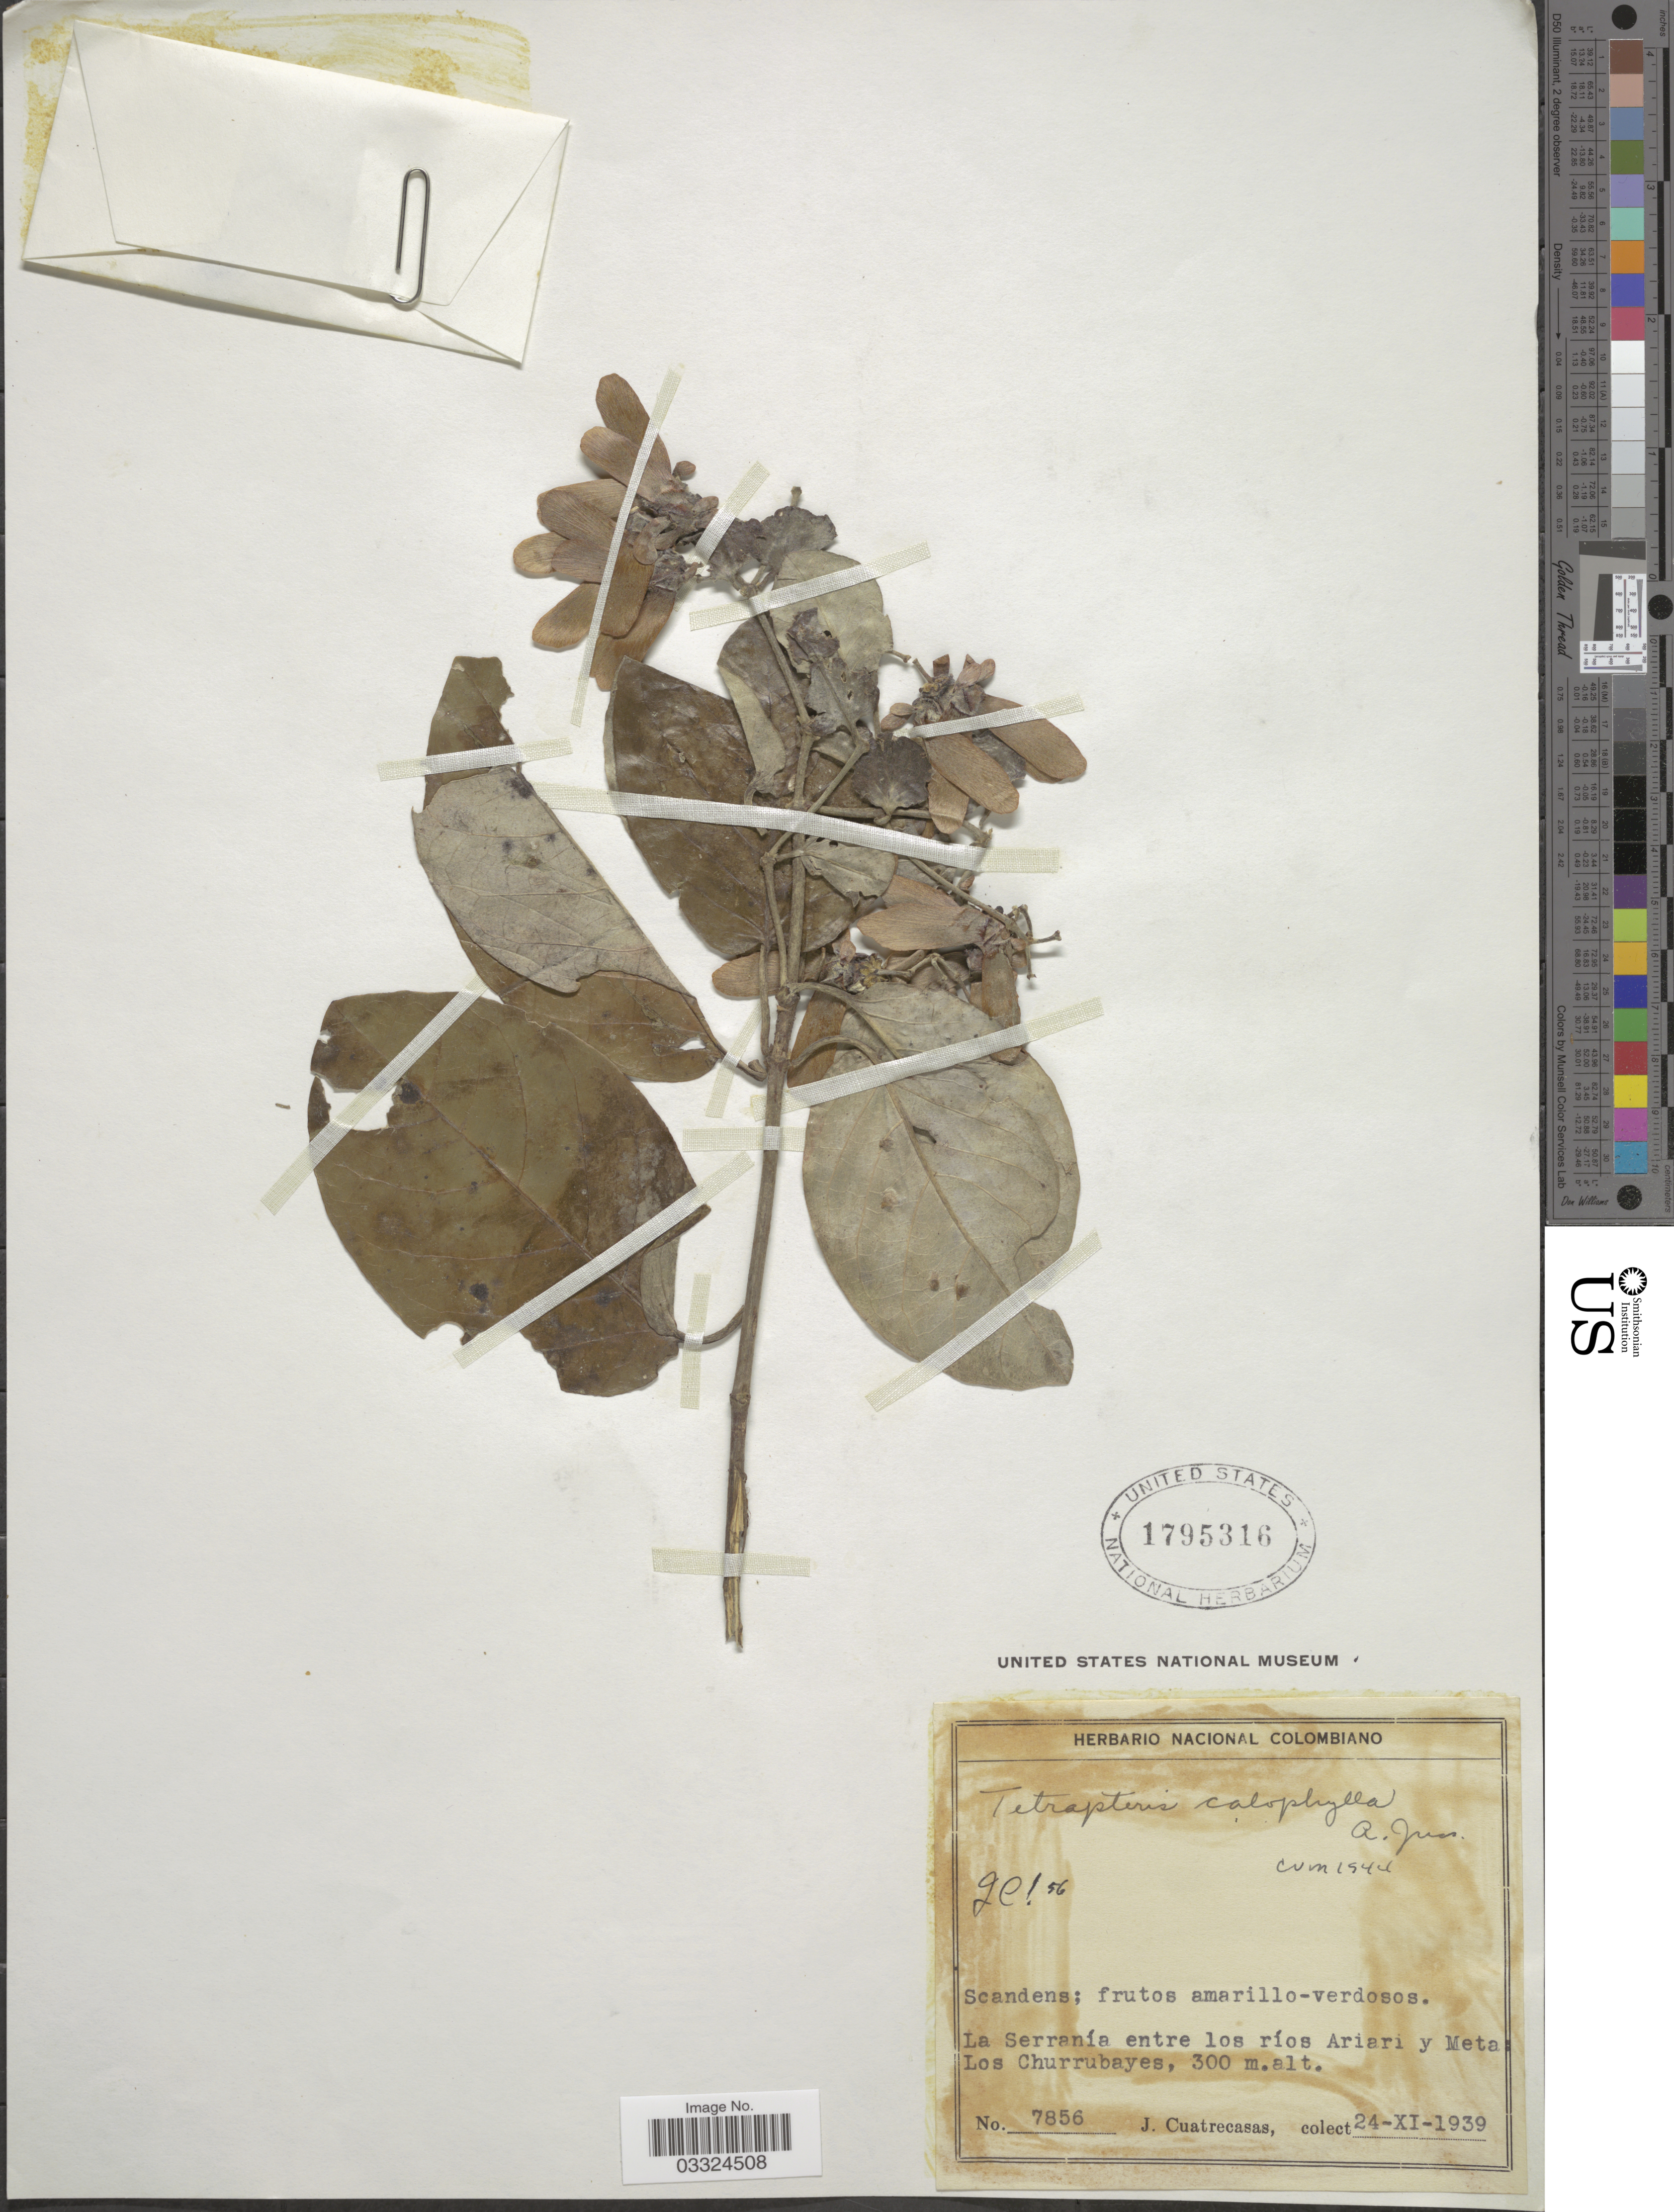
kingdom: Plantae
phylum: Tracheophyta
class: Magnoliopsida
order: Malpighiales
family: Malpighiaceae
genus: Tetrapterys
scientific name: Tetrapterys calophylla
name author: A. Juss.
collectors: J. Cuatrecasas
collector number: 7856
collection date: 1939-11-24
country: Colombia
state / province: Meta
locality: La Serranía entre los ríos Ariari y Meta: Los Churrubayes.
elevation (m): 300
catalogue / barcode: US 1795316